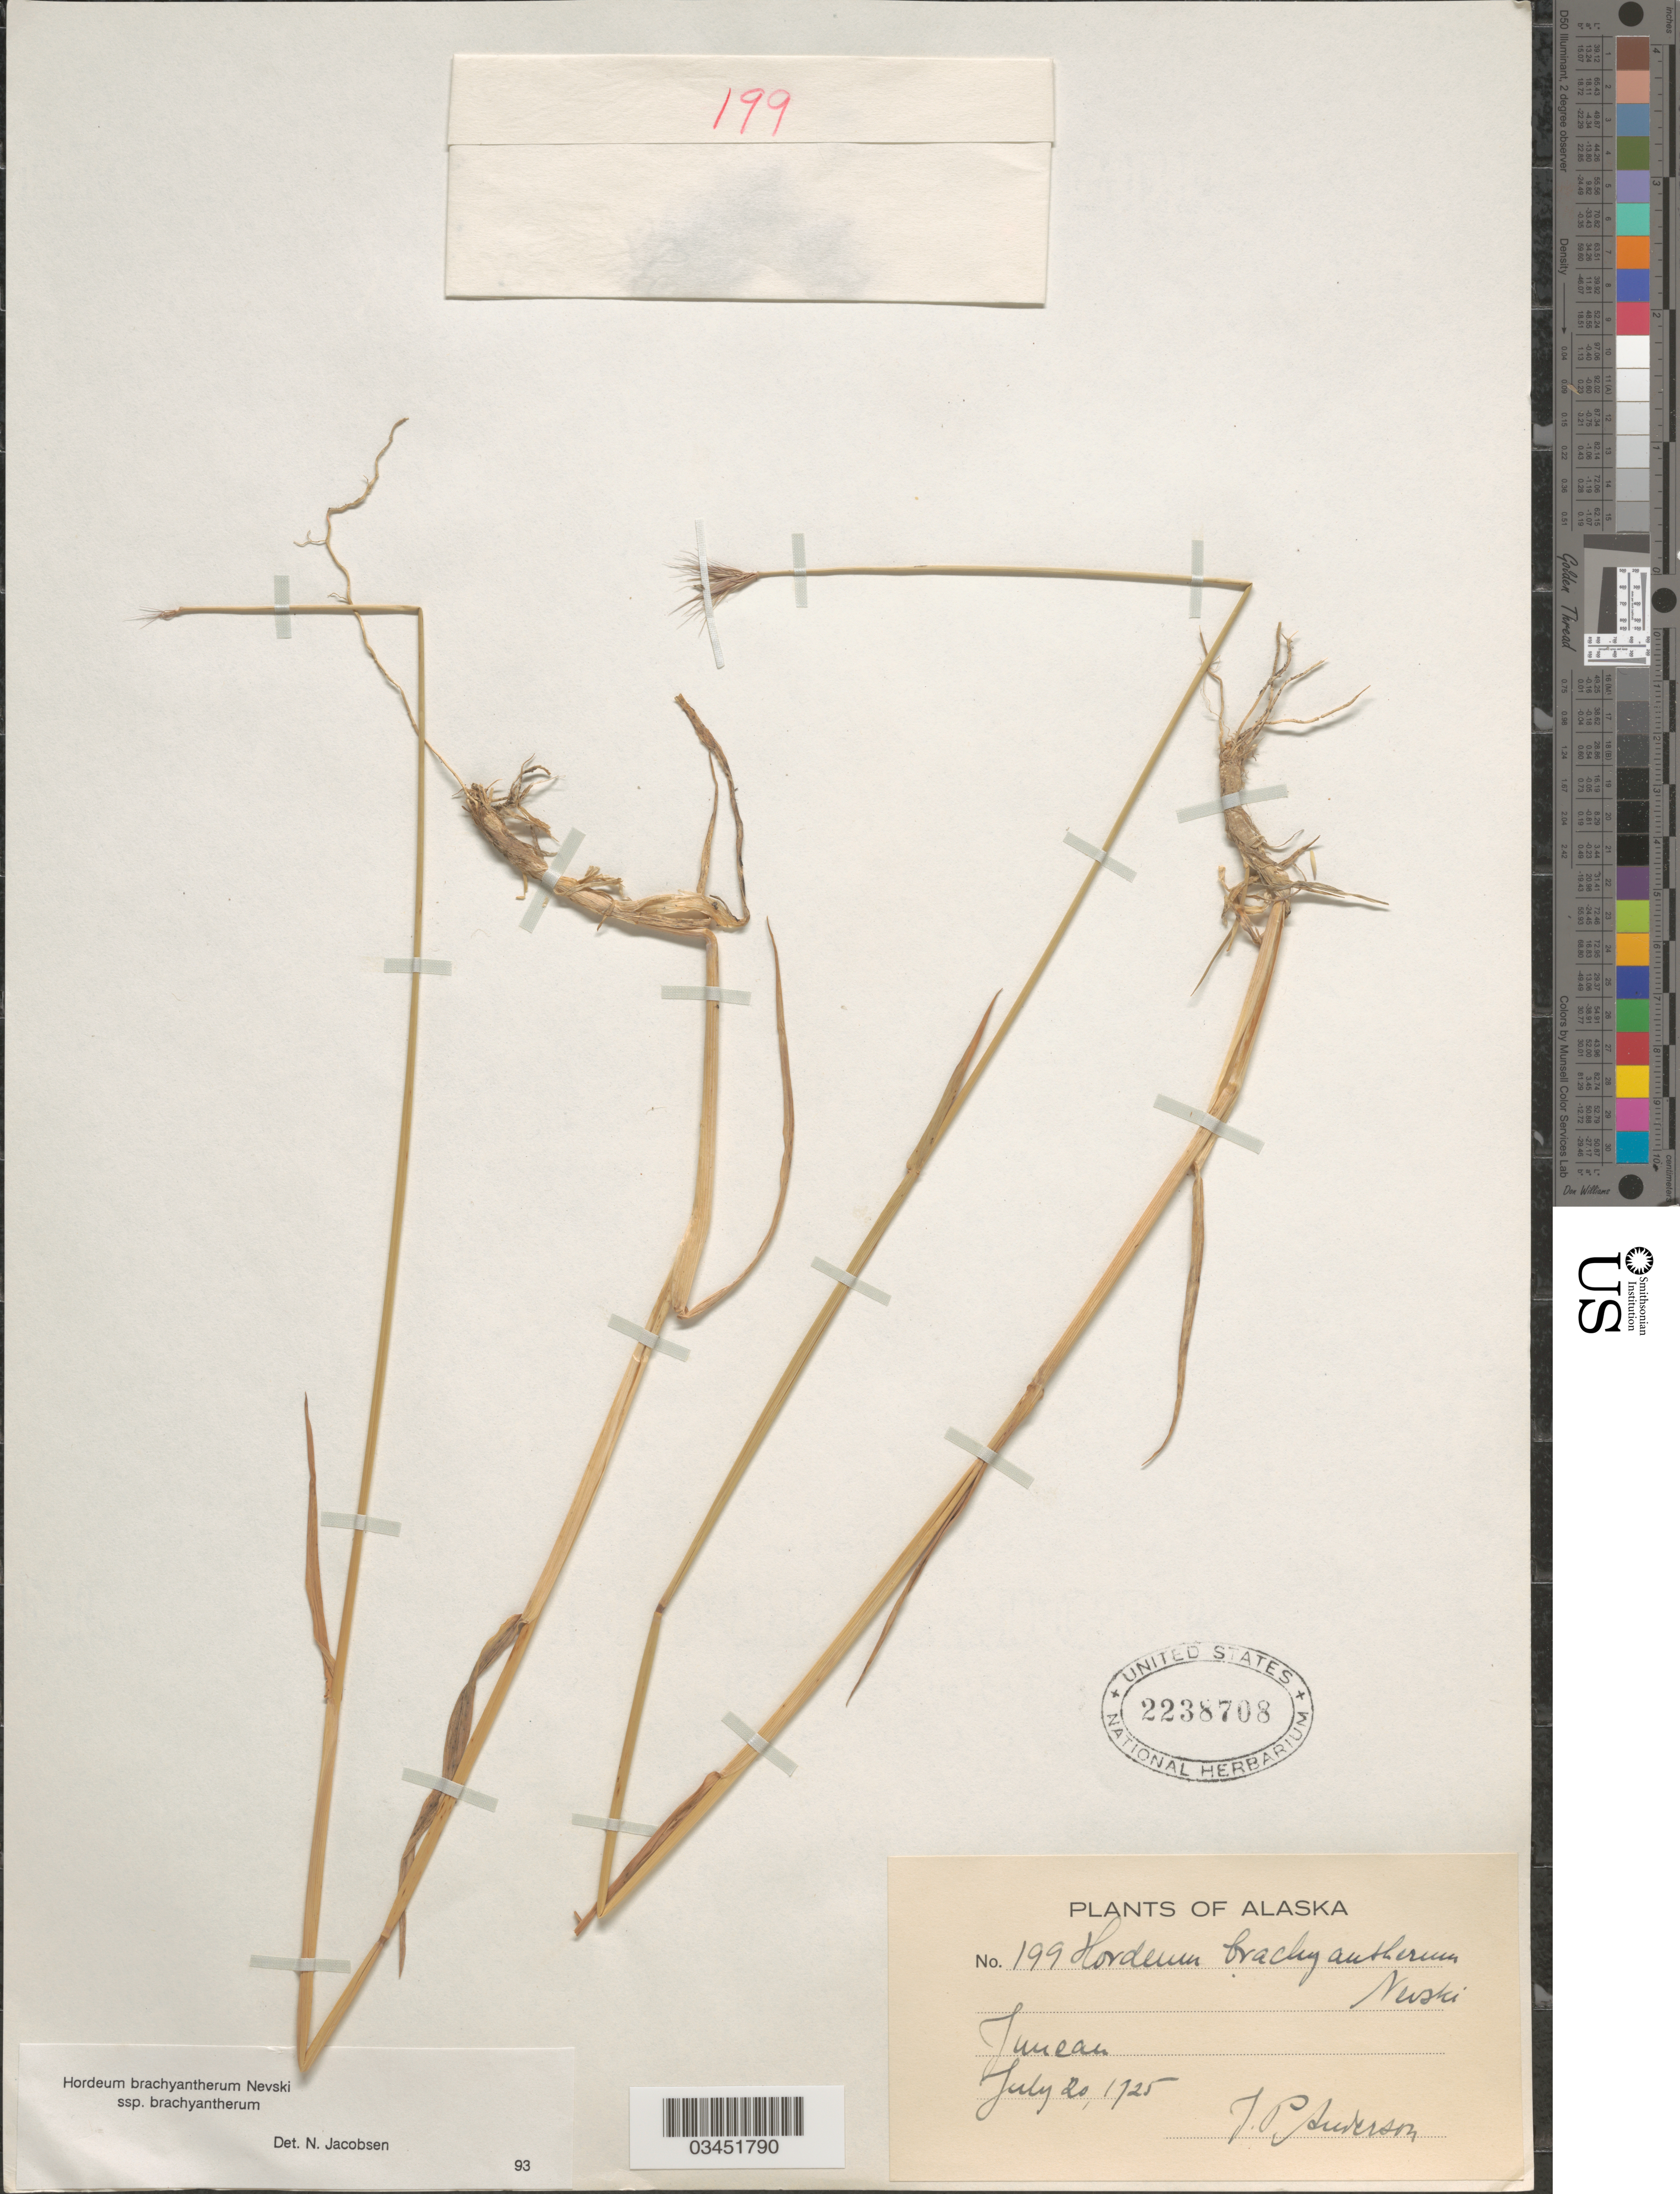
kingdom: Plantae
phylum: Tracheophyta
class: Liliopsida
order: Poales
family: Poaceae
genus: Hordeum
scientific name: Hordeum brachyantherum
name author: Nevski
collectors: J. P. Anderson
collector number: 199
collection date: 1925-07-20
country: United States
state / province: Alaska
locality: Juneau.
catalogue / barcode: US 2238708